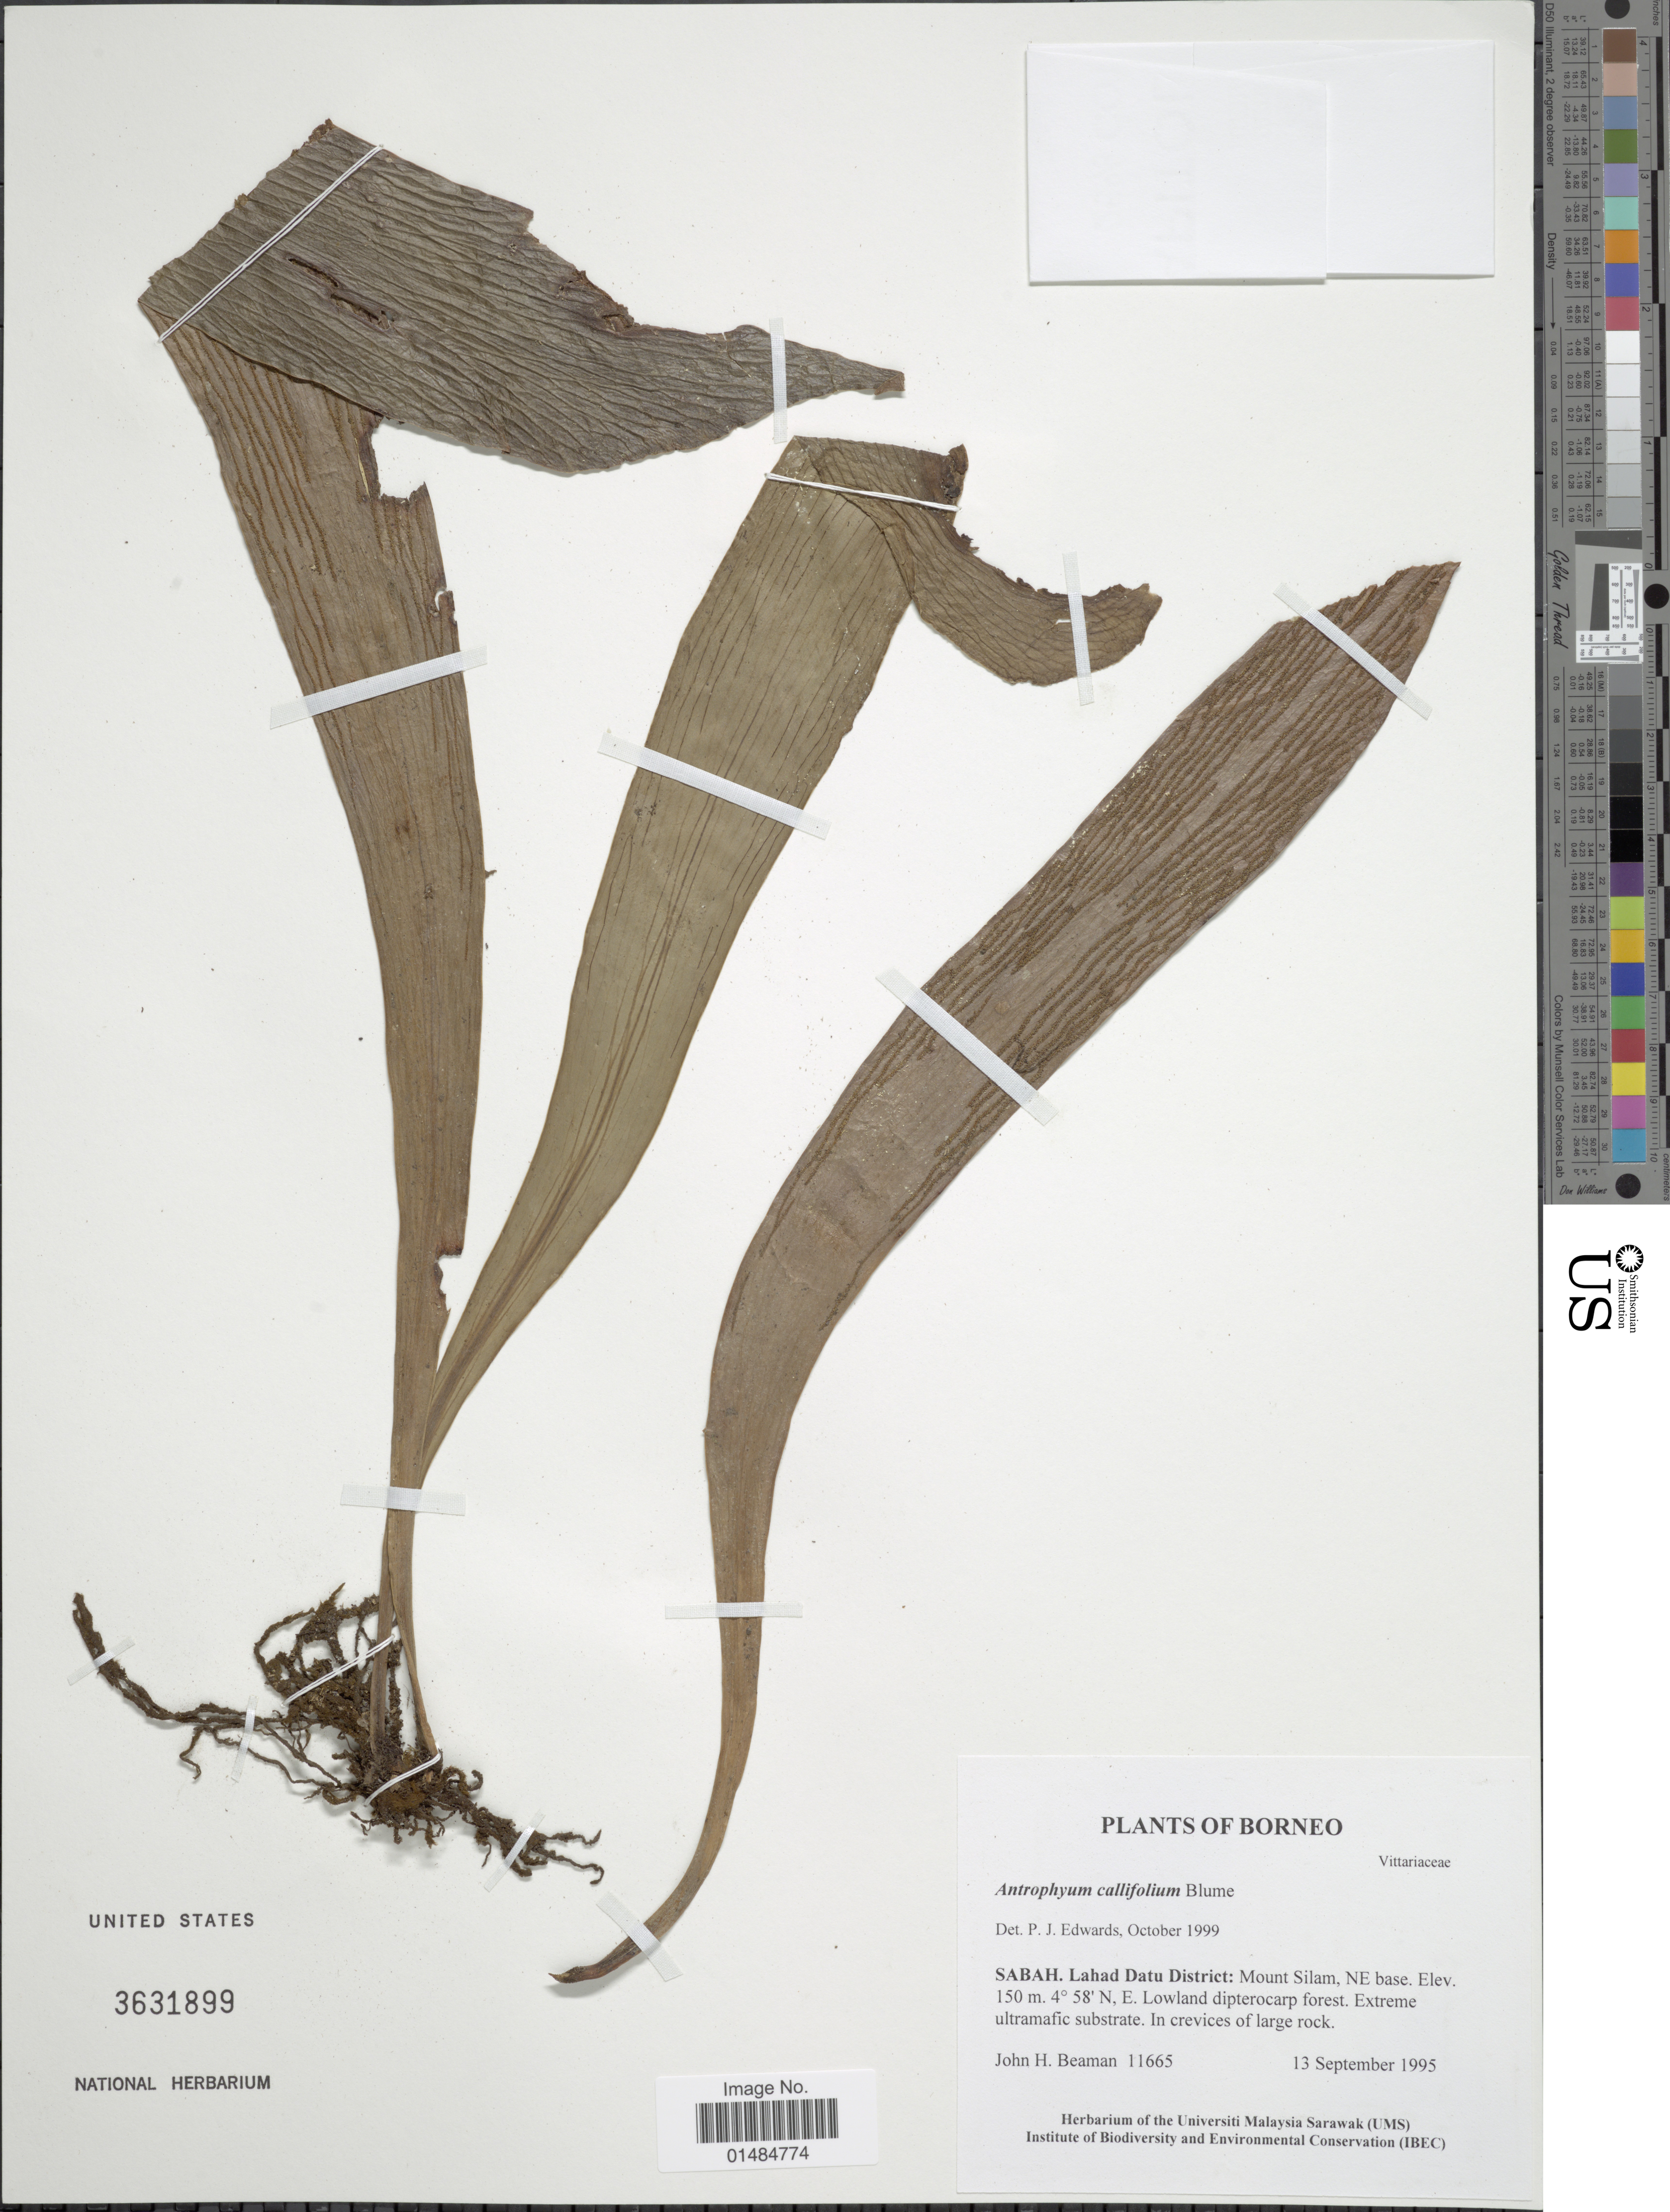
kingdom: Plantae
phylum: Tracheophyta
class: Polypodiopsida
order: Polypodiales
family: Pteridaceae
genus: Antrophyum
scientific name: Antrophyum callifolium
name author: Blume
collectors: J. H. Beaman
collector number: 11665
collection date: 1995-09-13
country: Malaysia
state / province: Sabah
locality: Lahad Datu District: Mount Silam, NE base, E. Lowland dipterocarp forest.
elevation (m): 150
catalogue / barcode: US 3631899